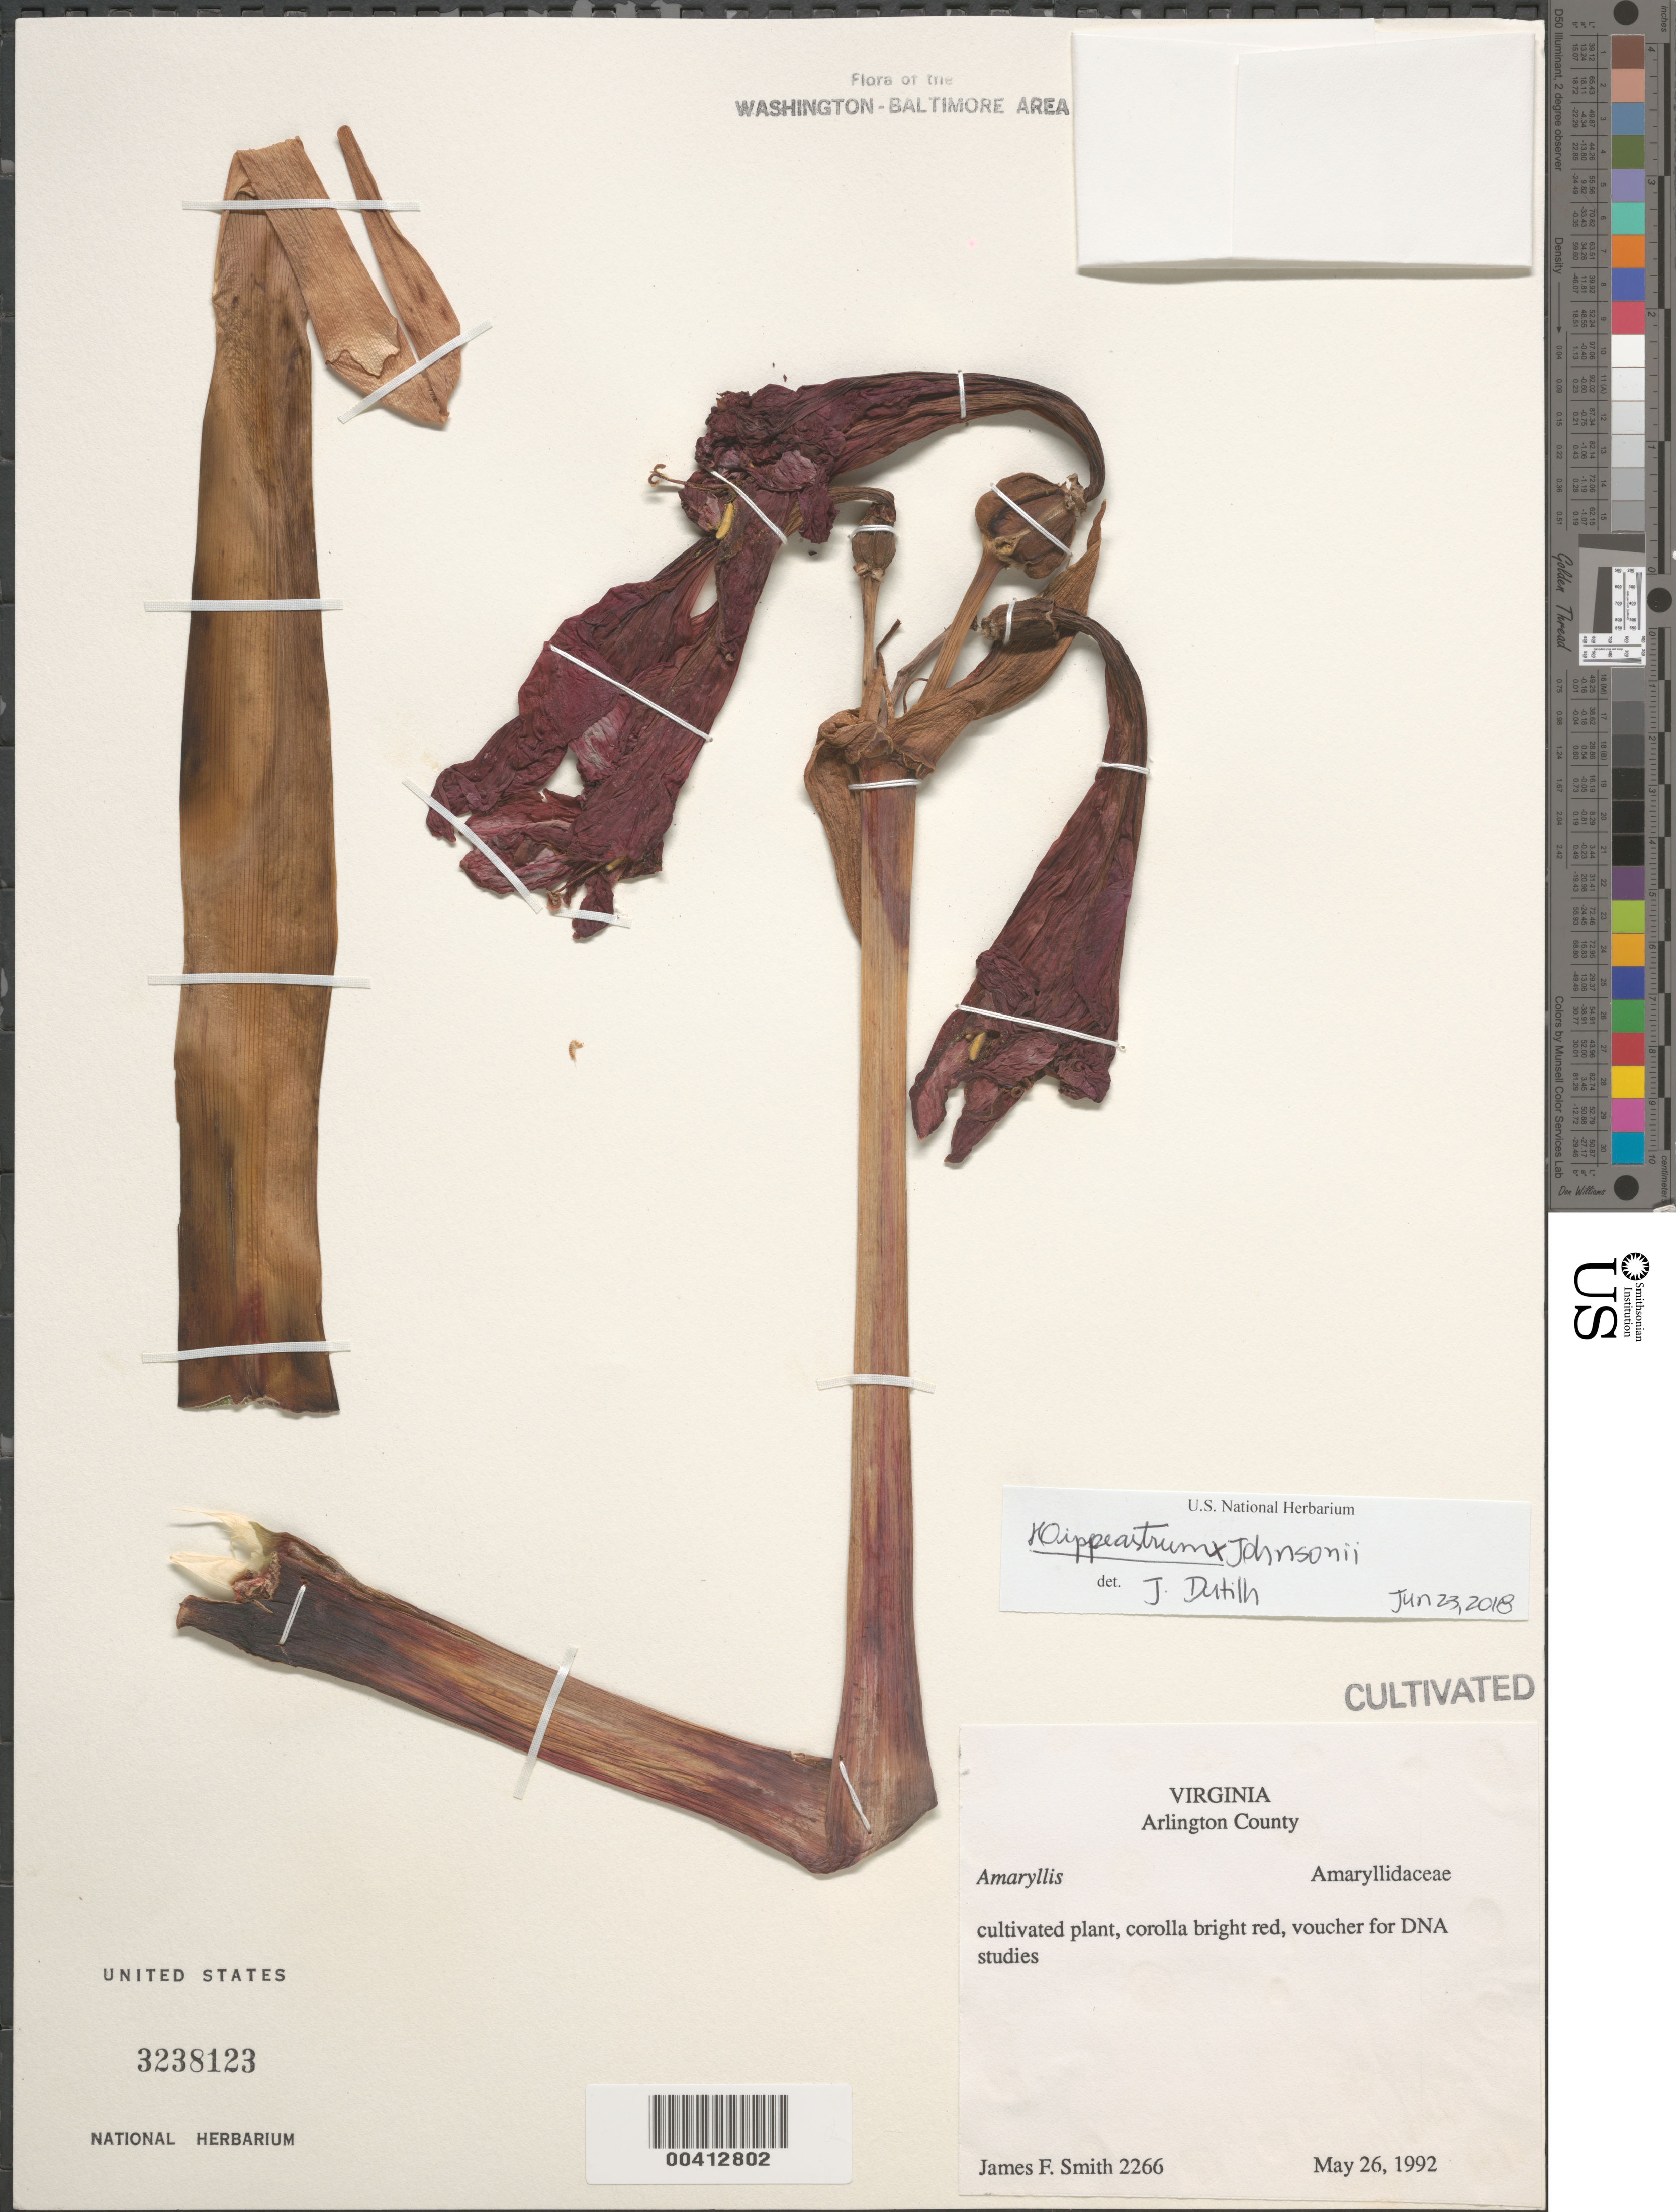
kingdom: Plantae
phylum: Tracheophyta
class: Liliopsida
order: Asparagales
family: Amaryllidaceae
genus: Hippeastrum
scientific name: Hippeastrum x johnsonii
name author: (Gowen) Herb.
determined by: Dutilh, Julie H. A.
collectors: J. F. Smith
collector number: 2266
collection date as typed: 26 May 1992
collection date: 1992-05-26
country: United States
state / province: Virginia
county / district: Arlington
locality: Dna Study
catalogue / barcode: US 3238123